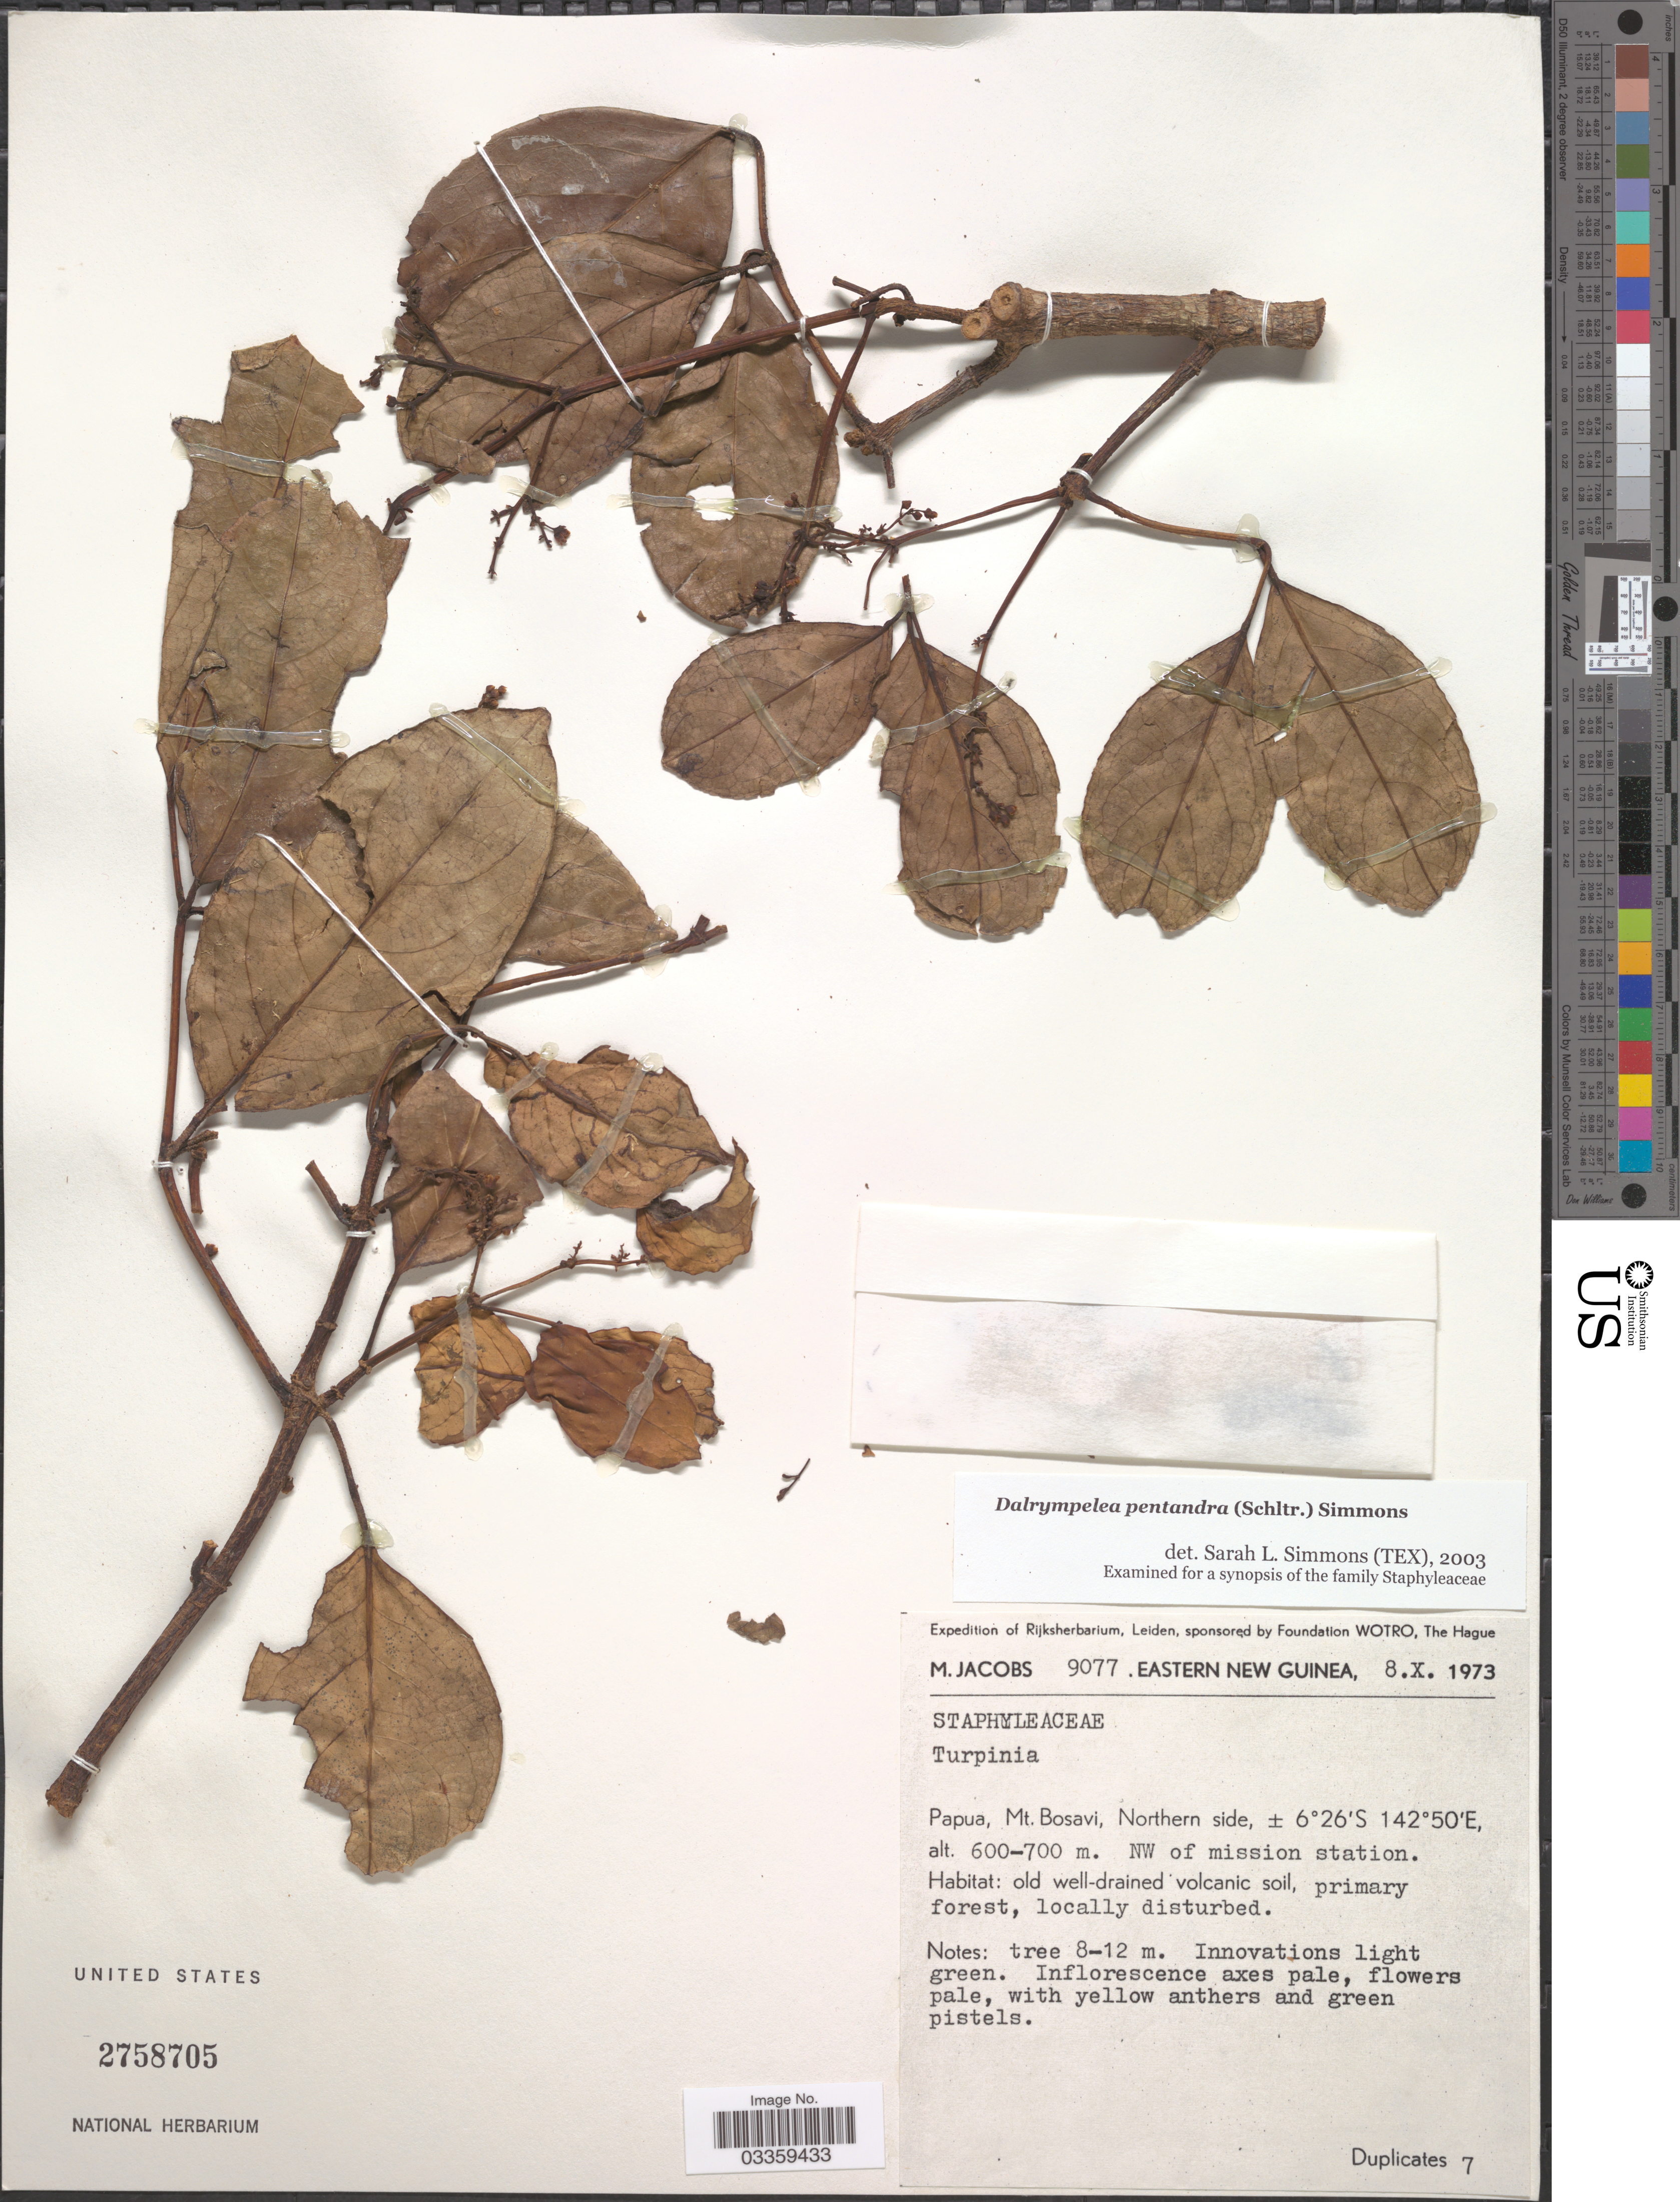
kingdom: Plantae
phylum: Tracheophyta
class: Magnoliopsida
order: Crossosomatales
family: Staphyleaceae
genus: Turpinia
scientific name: Turpinia pentandra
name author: (Schltr.) B.L. Linden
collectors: M. Jacobs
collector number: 9077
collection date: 1973-10-08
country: Papua New Guinea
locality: Eastern New Guinea. Papua, Mt. Bosavi, Northern side. NW of mission station.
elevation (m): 600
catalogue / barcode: US 2758705